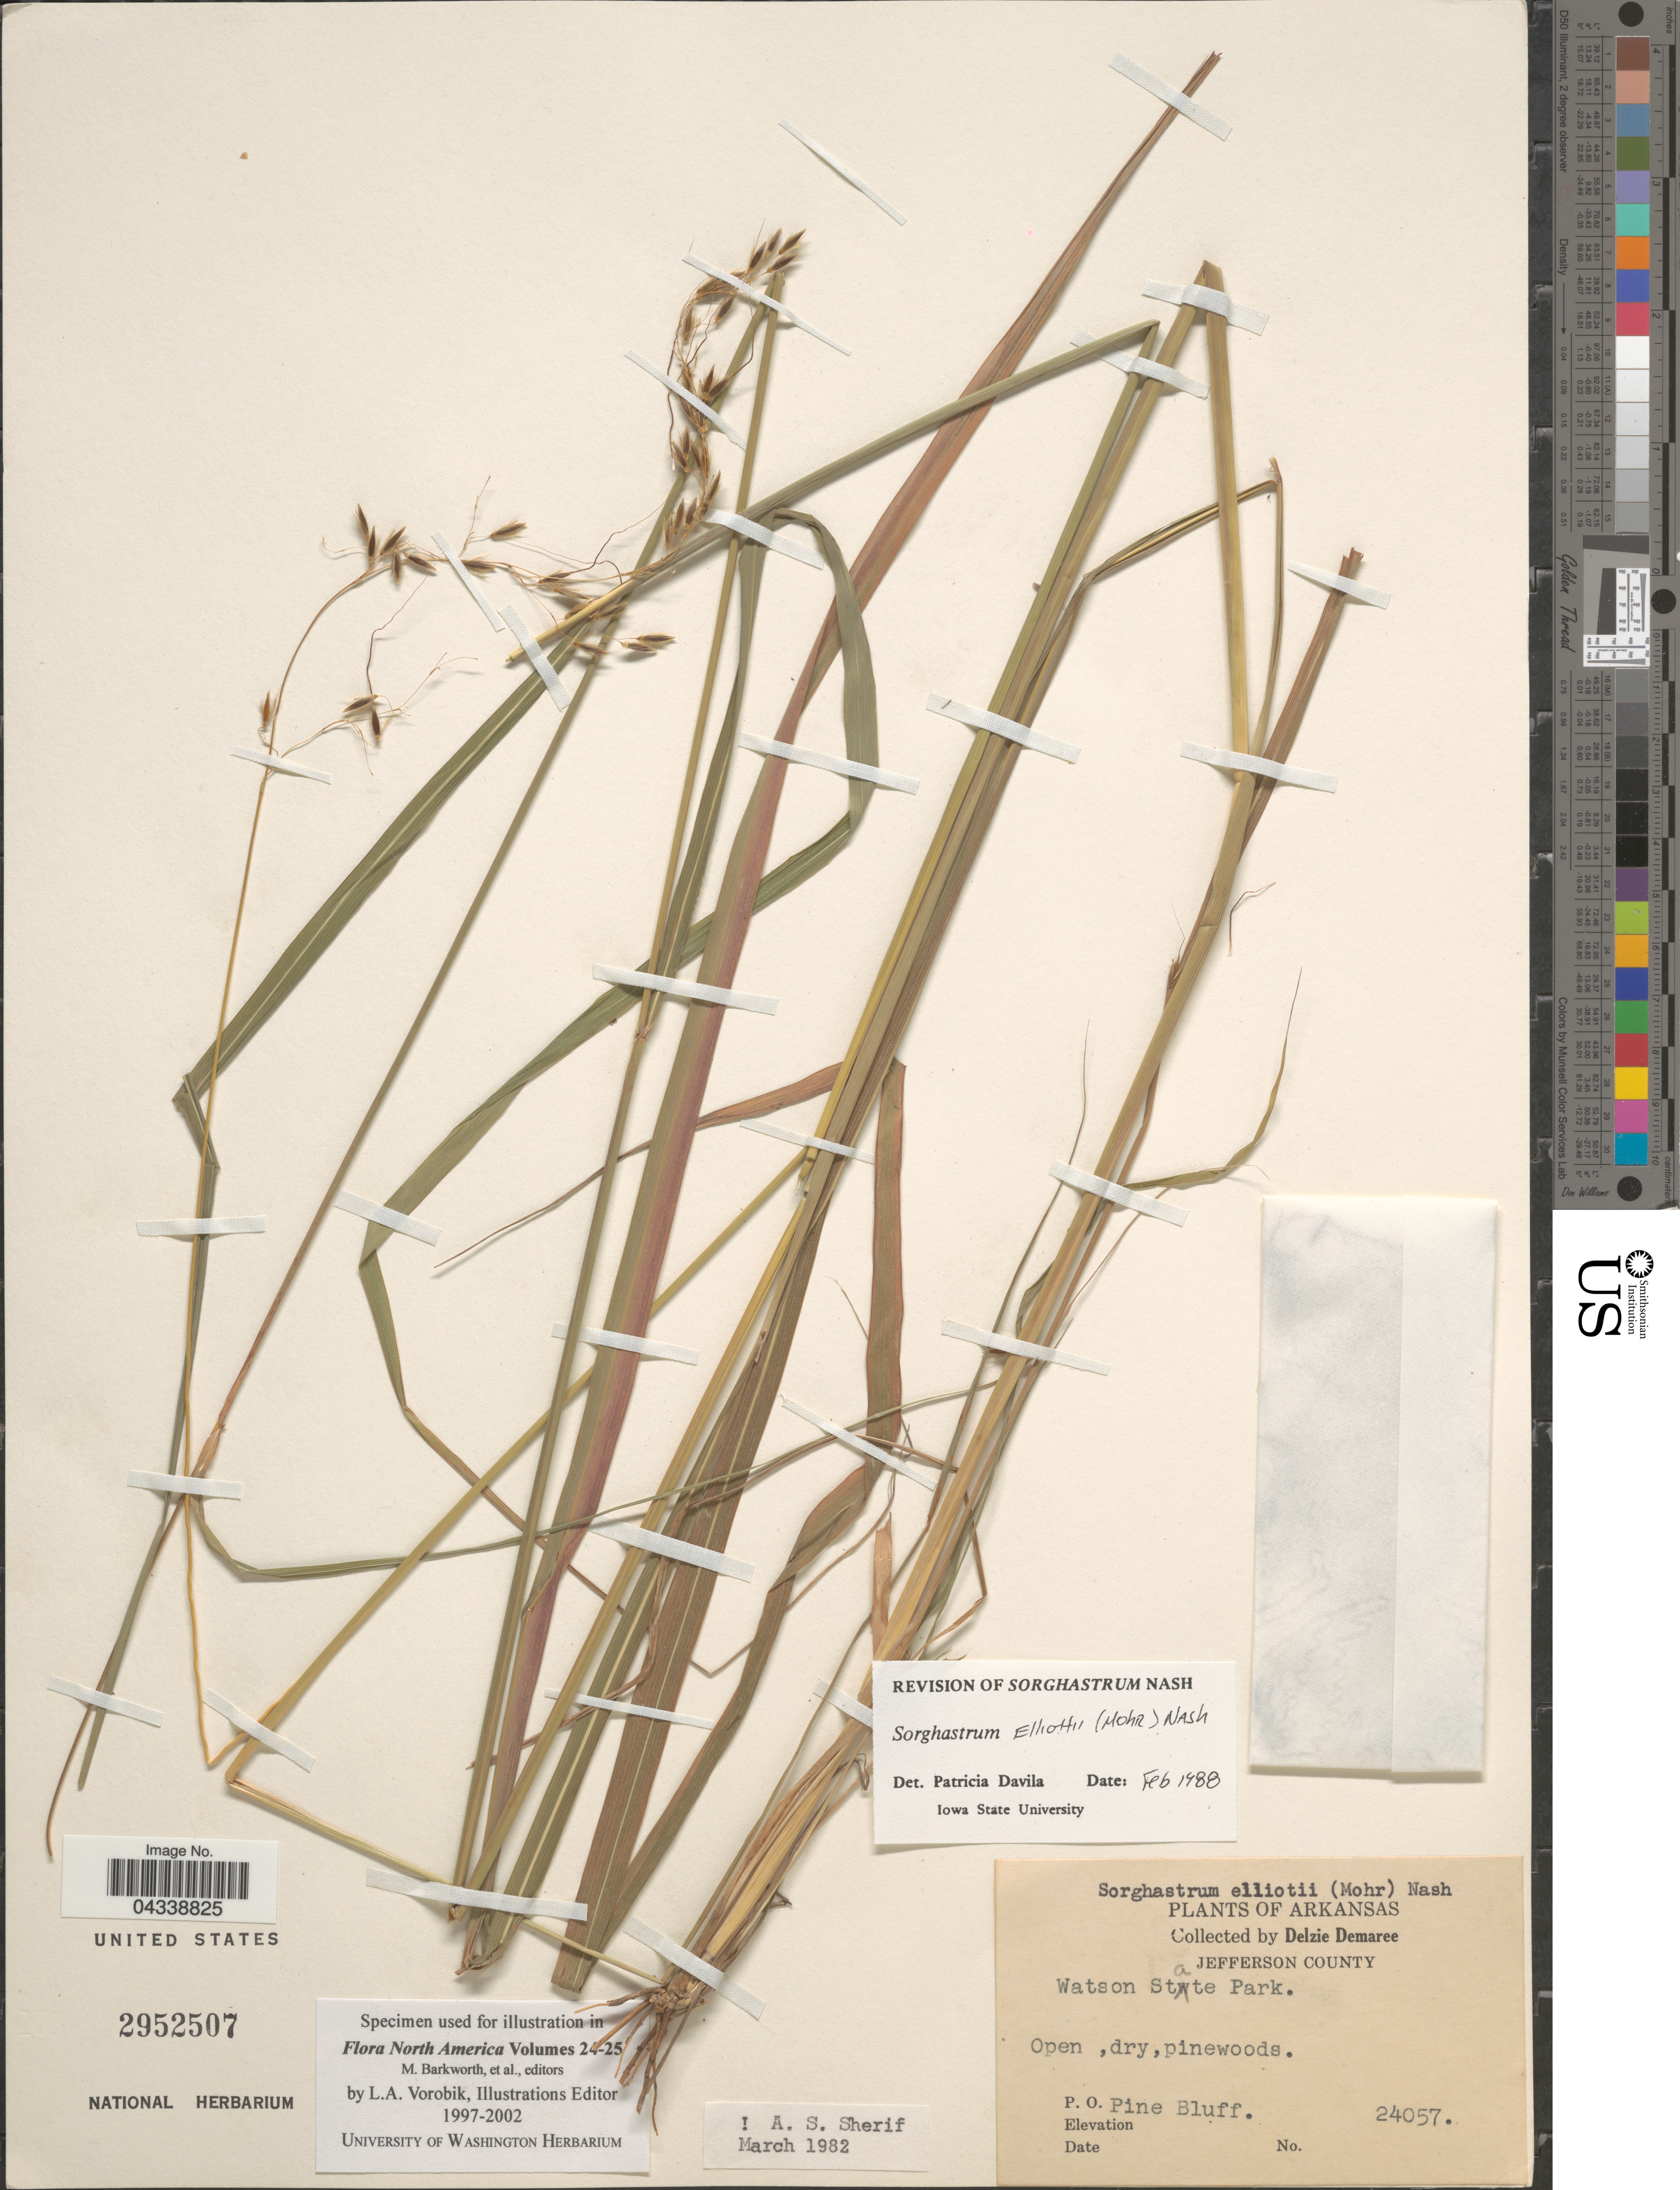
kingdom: Plantae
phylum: Tracheophyta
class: Liliopsida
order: Poales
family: Poaceae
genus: Sorghastrum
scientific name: Sorghastrum elliottii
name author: (C. Mohr) Nash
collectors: D. Demaree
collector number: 24057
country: United States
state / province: Arkansas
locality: Jefferson County. Watson State Park. P. O. Pine Bluff.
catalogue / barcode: US 2952507